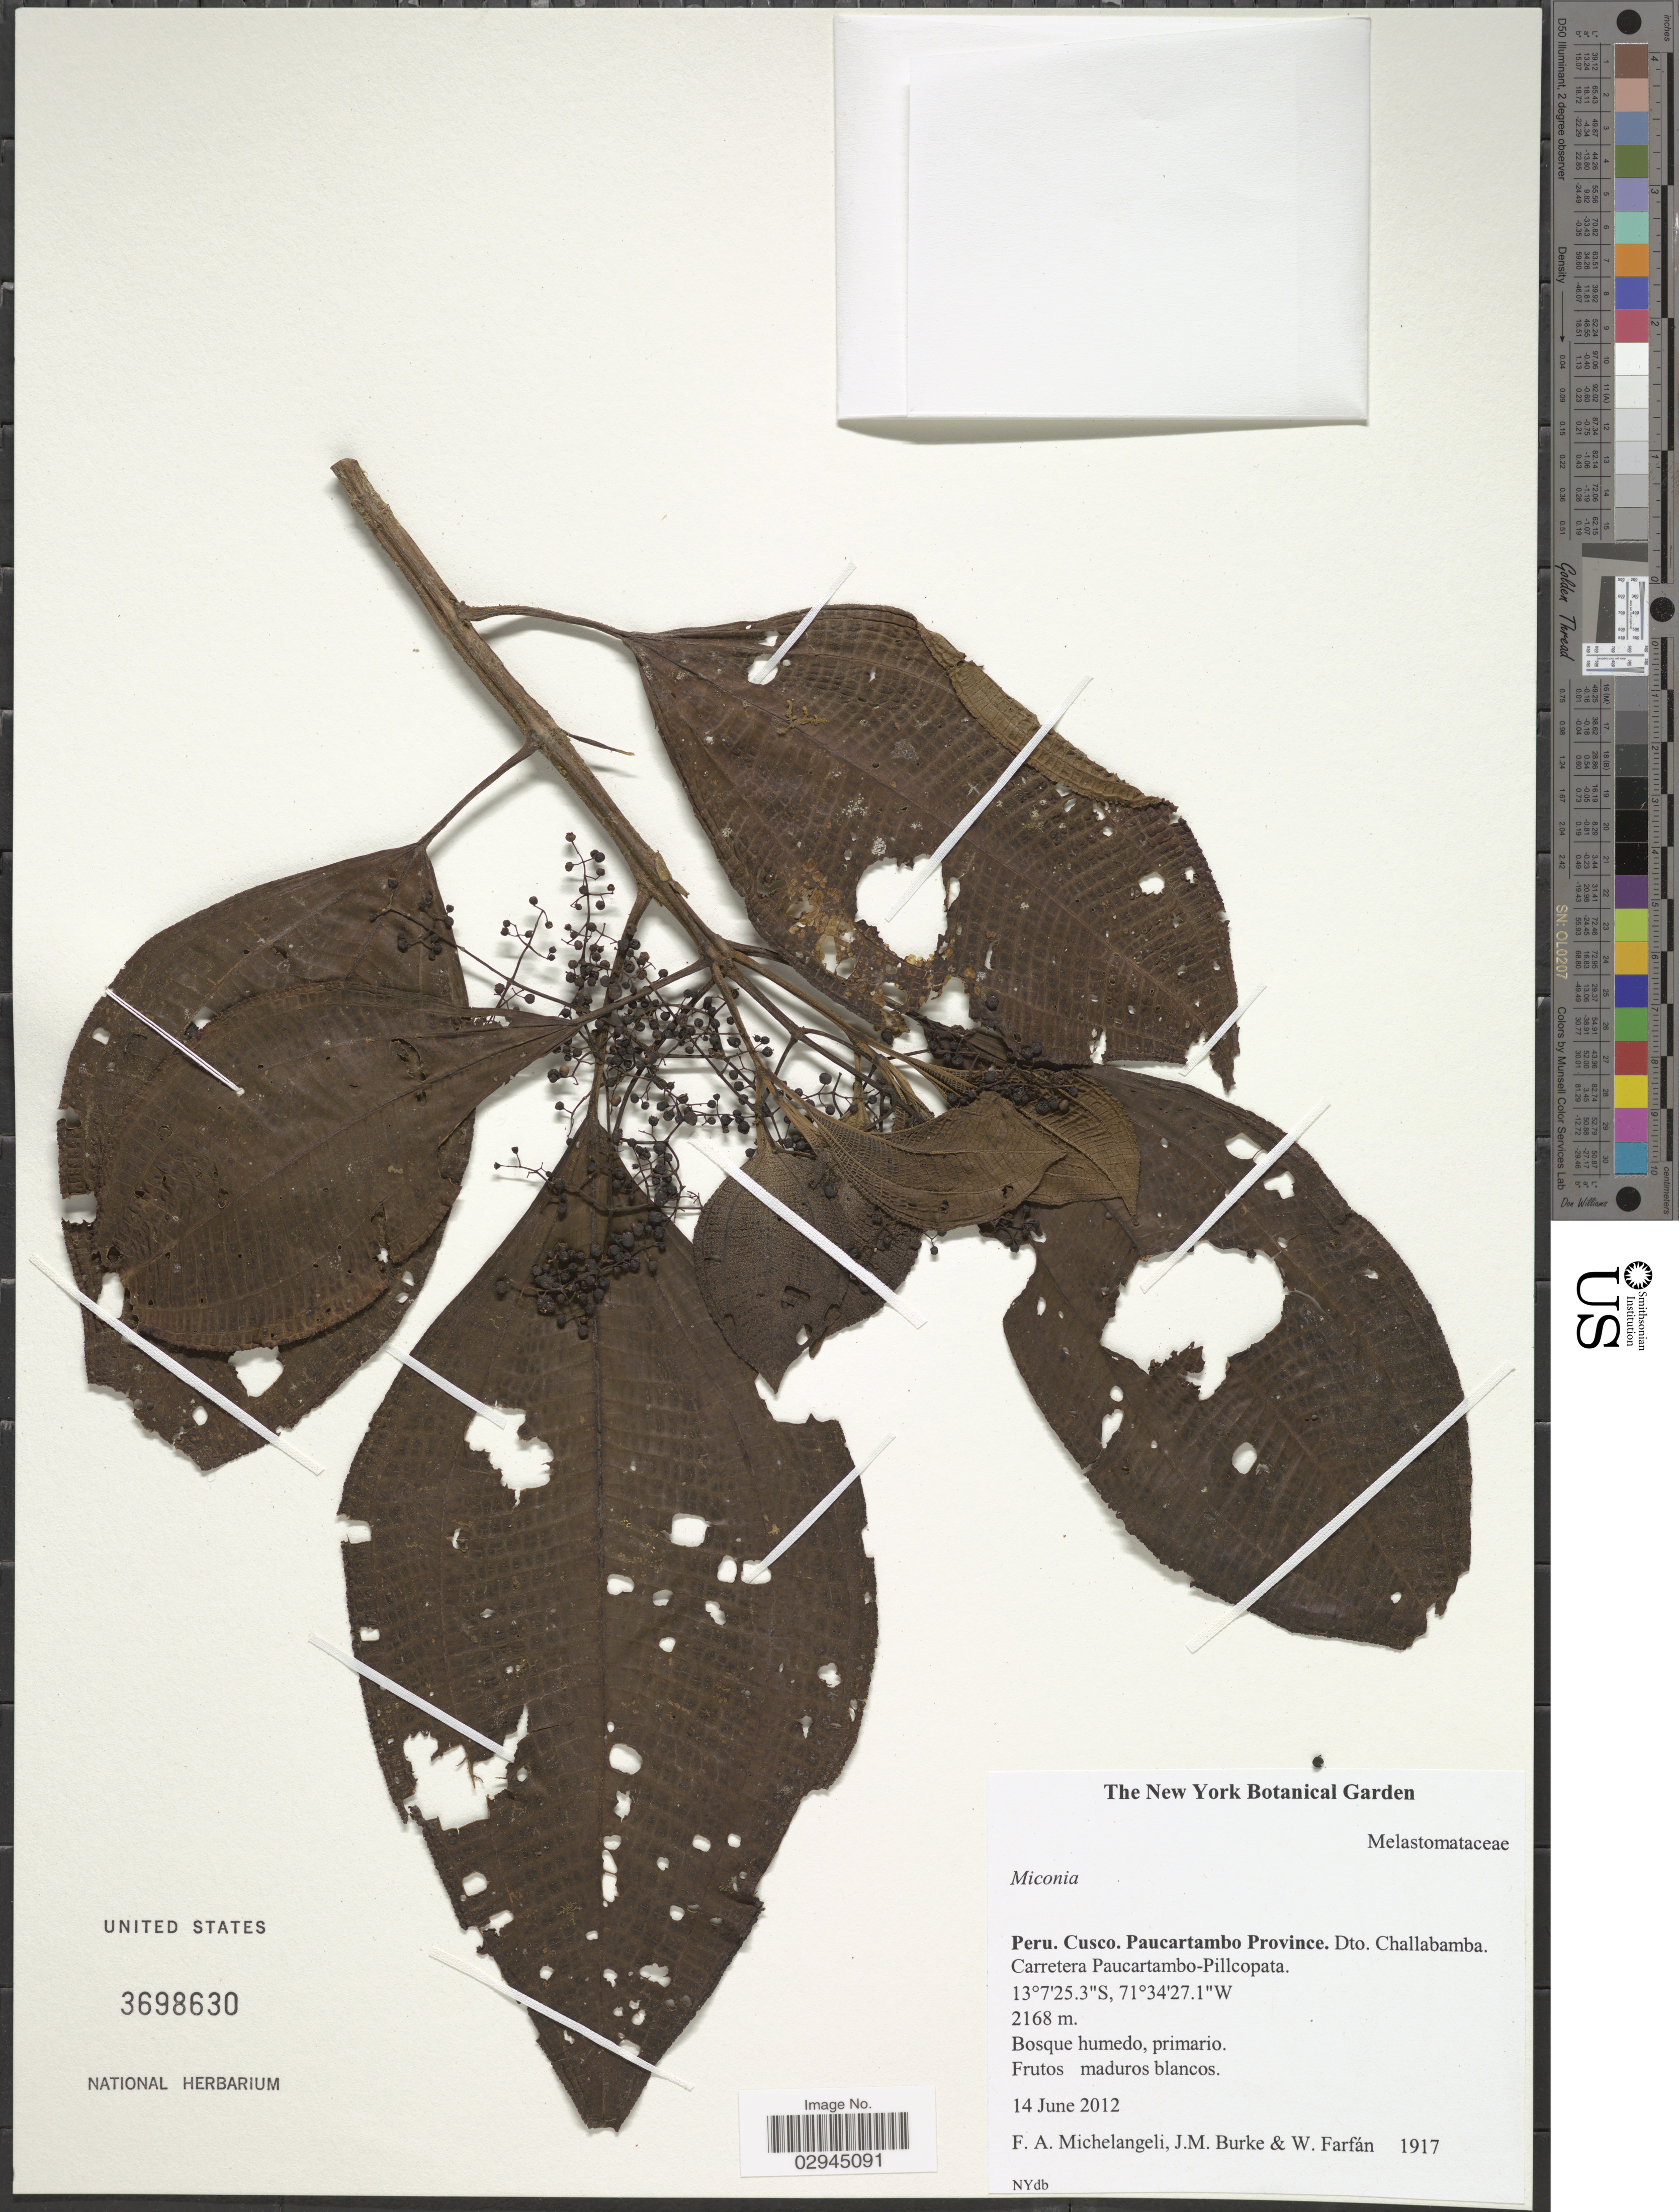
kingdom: Plantae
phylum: Tracheophyta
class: Magnoliopsida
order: Myrtales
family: Melastomataceae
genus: Miconia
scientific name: Miconia sp.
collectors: F. A. Michelangeli, Jac. M. Burke & W. Farfán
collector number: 1917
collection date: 2012-06-14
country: Peru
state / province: Cusco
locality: Paucartambo Province. Dto. Challabamba. Carretera Puacartambo-Pillcopata.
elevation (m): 2168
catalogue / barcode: US 3698630